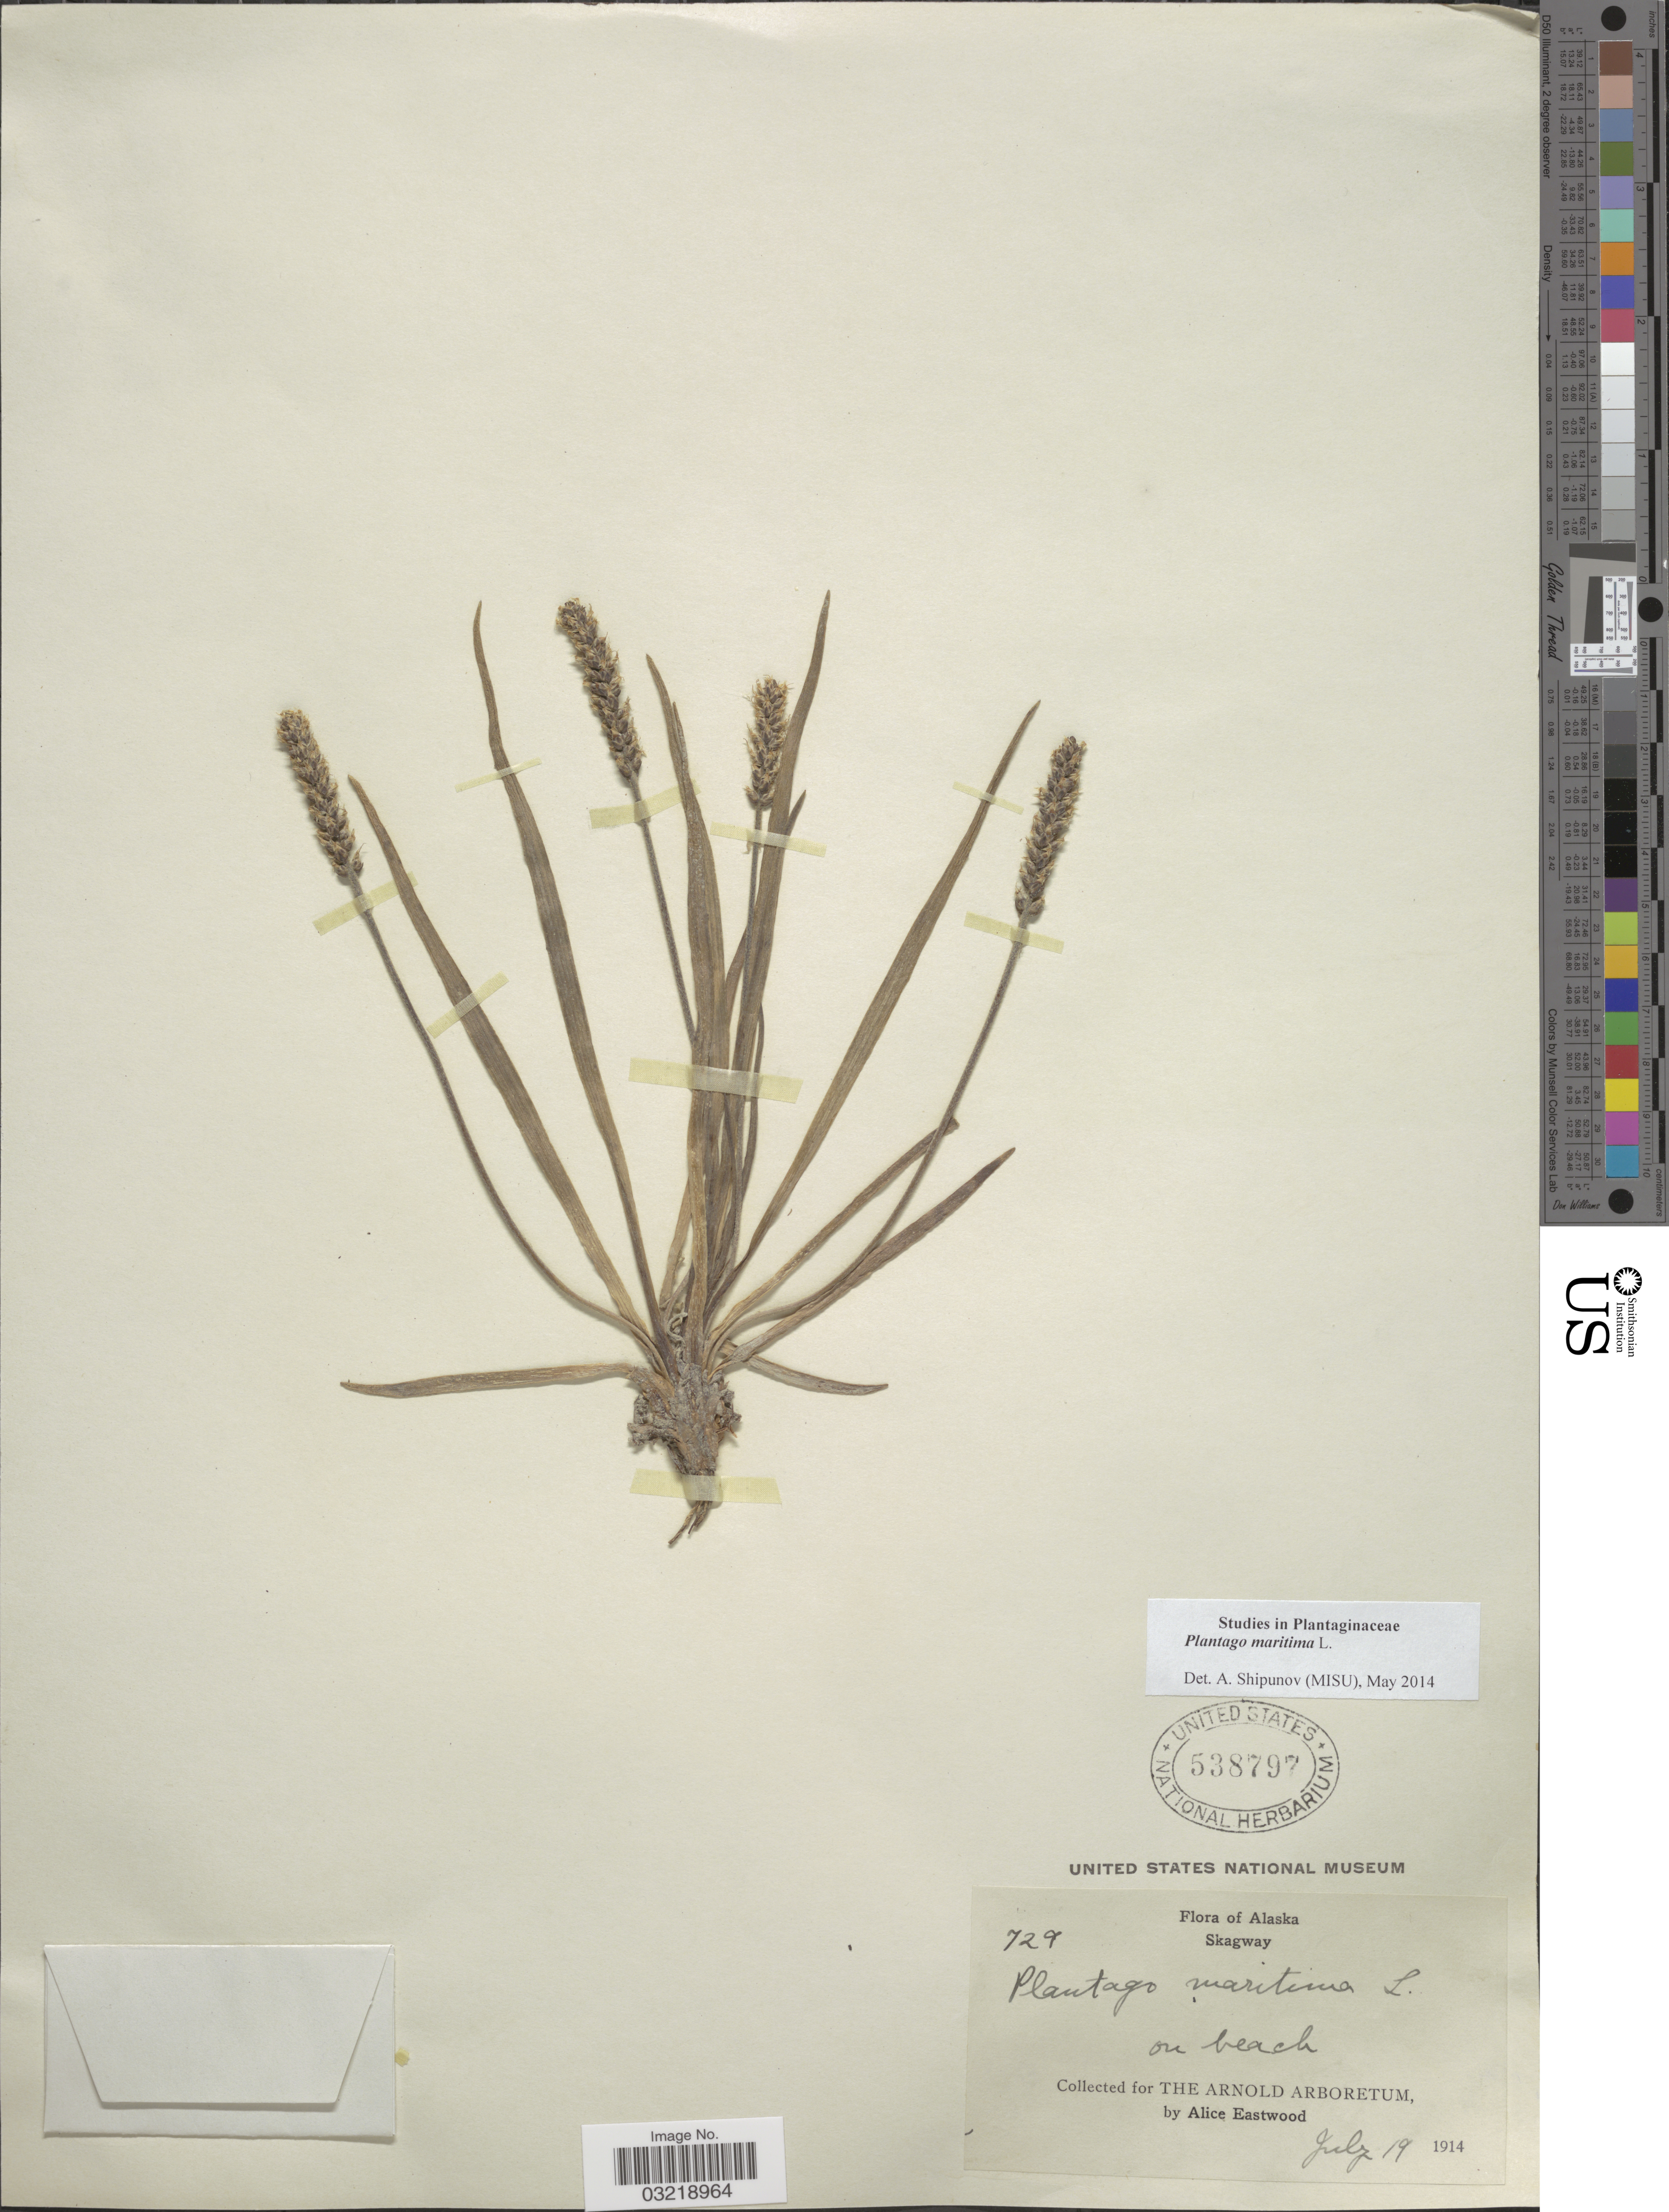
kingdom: Plantae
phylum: Tracheophyta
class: Magnoliopsida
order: Lamiales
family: Plantaginaceae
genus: Plantago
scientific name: Plantago maritima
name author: L.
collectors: A. Eastwood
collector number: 729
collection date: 1914-07-19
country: United States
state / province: Alaska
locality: Skagway. On beach.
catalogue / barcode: US 538797